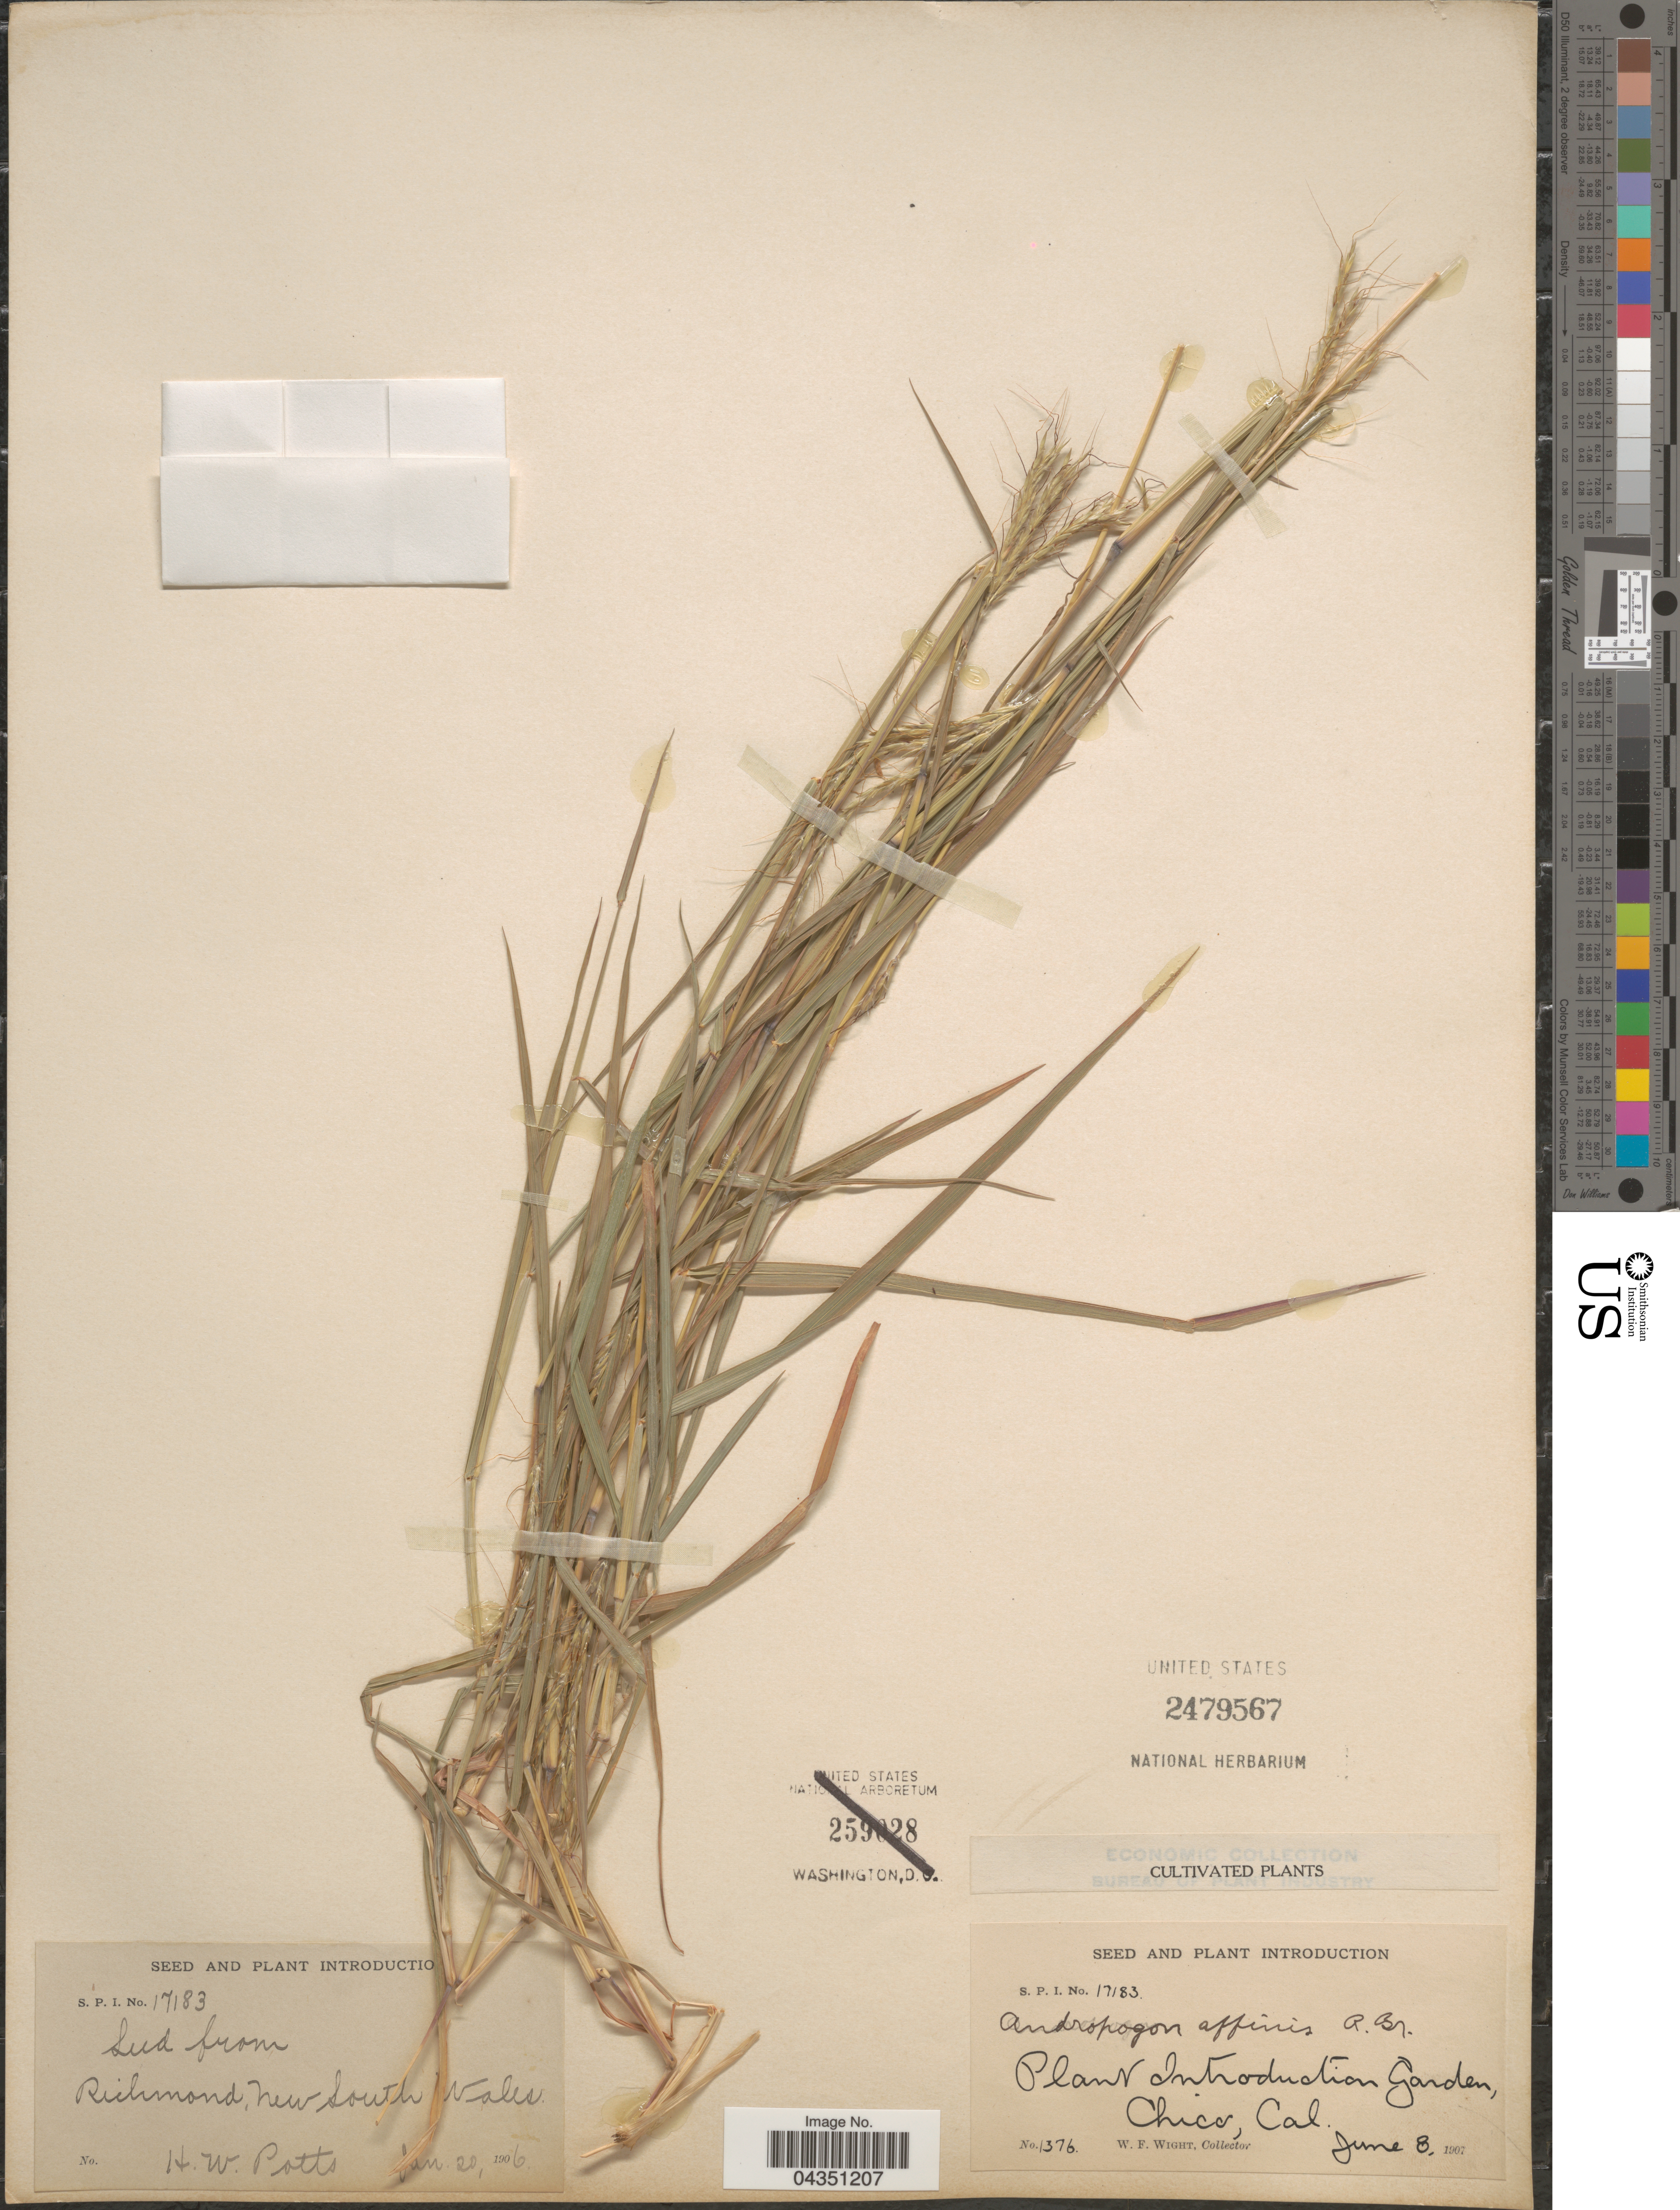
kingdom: Plantae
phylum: Tracheophyta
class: Liliopsida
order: Poales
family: Poaceae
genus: Dichanthium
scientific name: Dichanthium affine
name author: (R. Br.) A. Camus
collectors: H. Potts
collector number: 17183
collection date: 1906-01-20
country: Australia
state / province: New South Wales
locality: Richmond.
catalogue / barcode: US 2479567